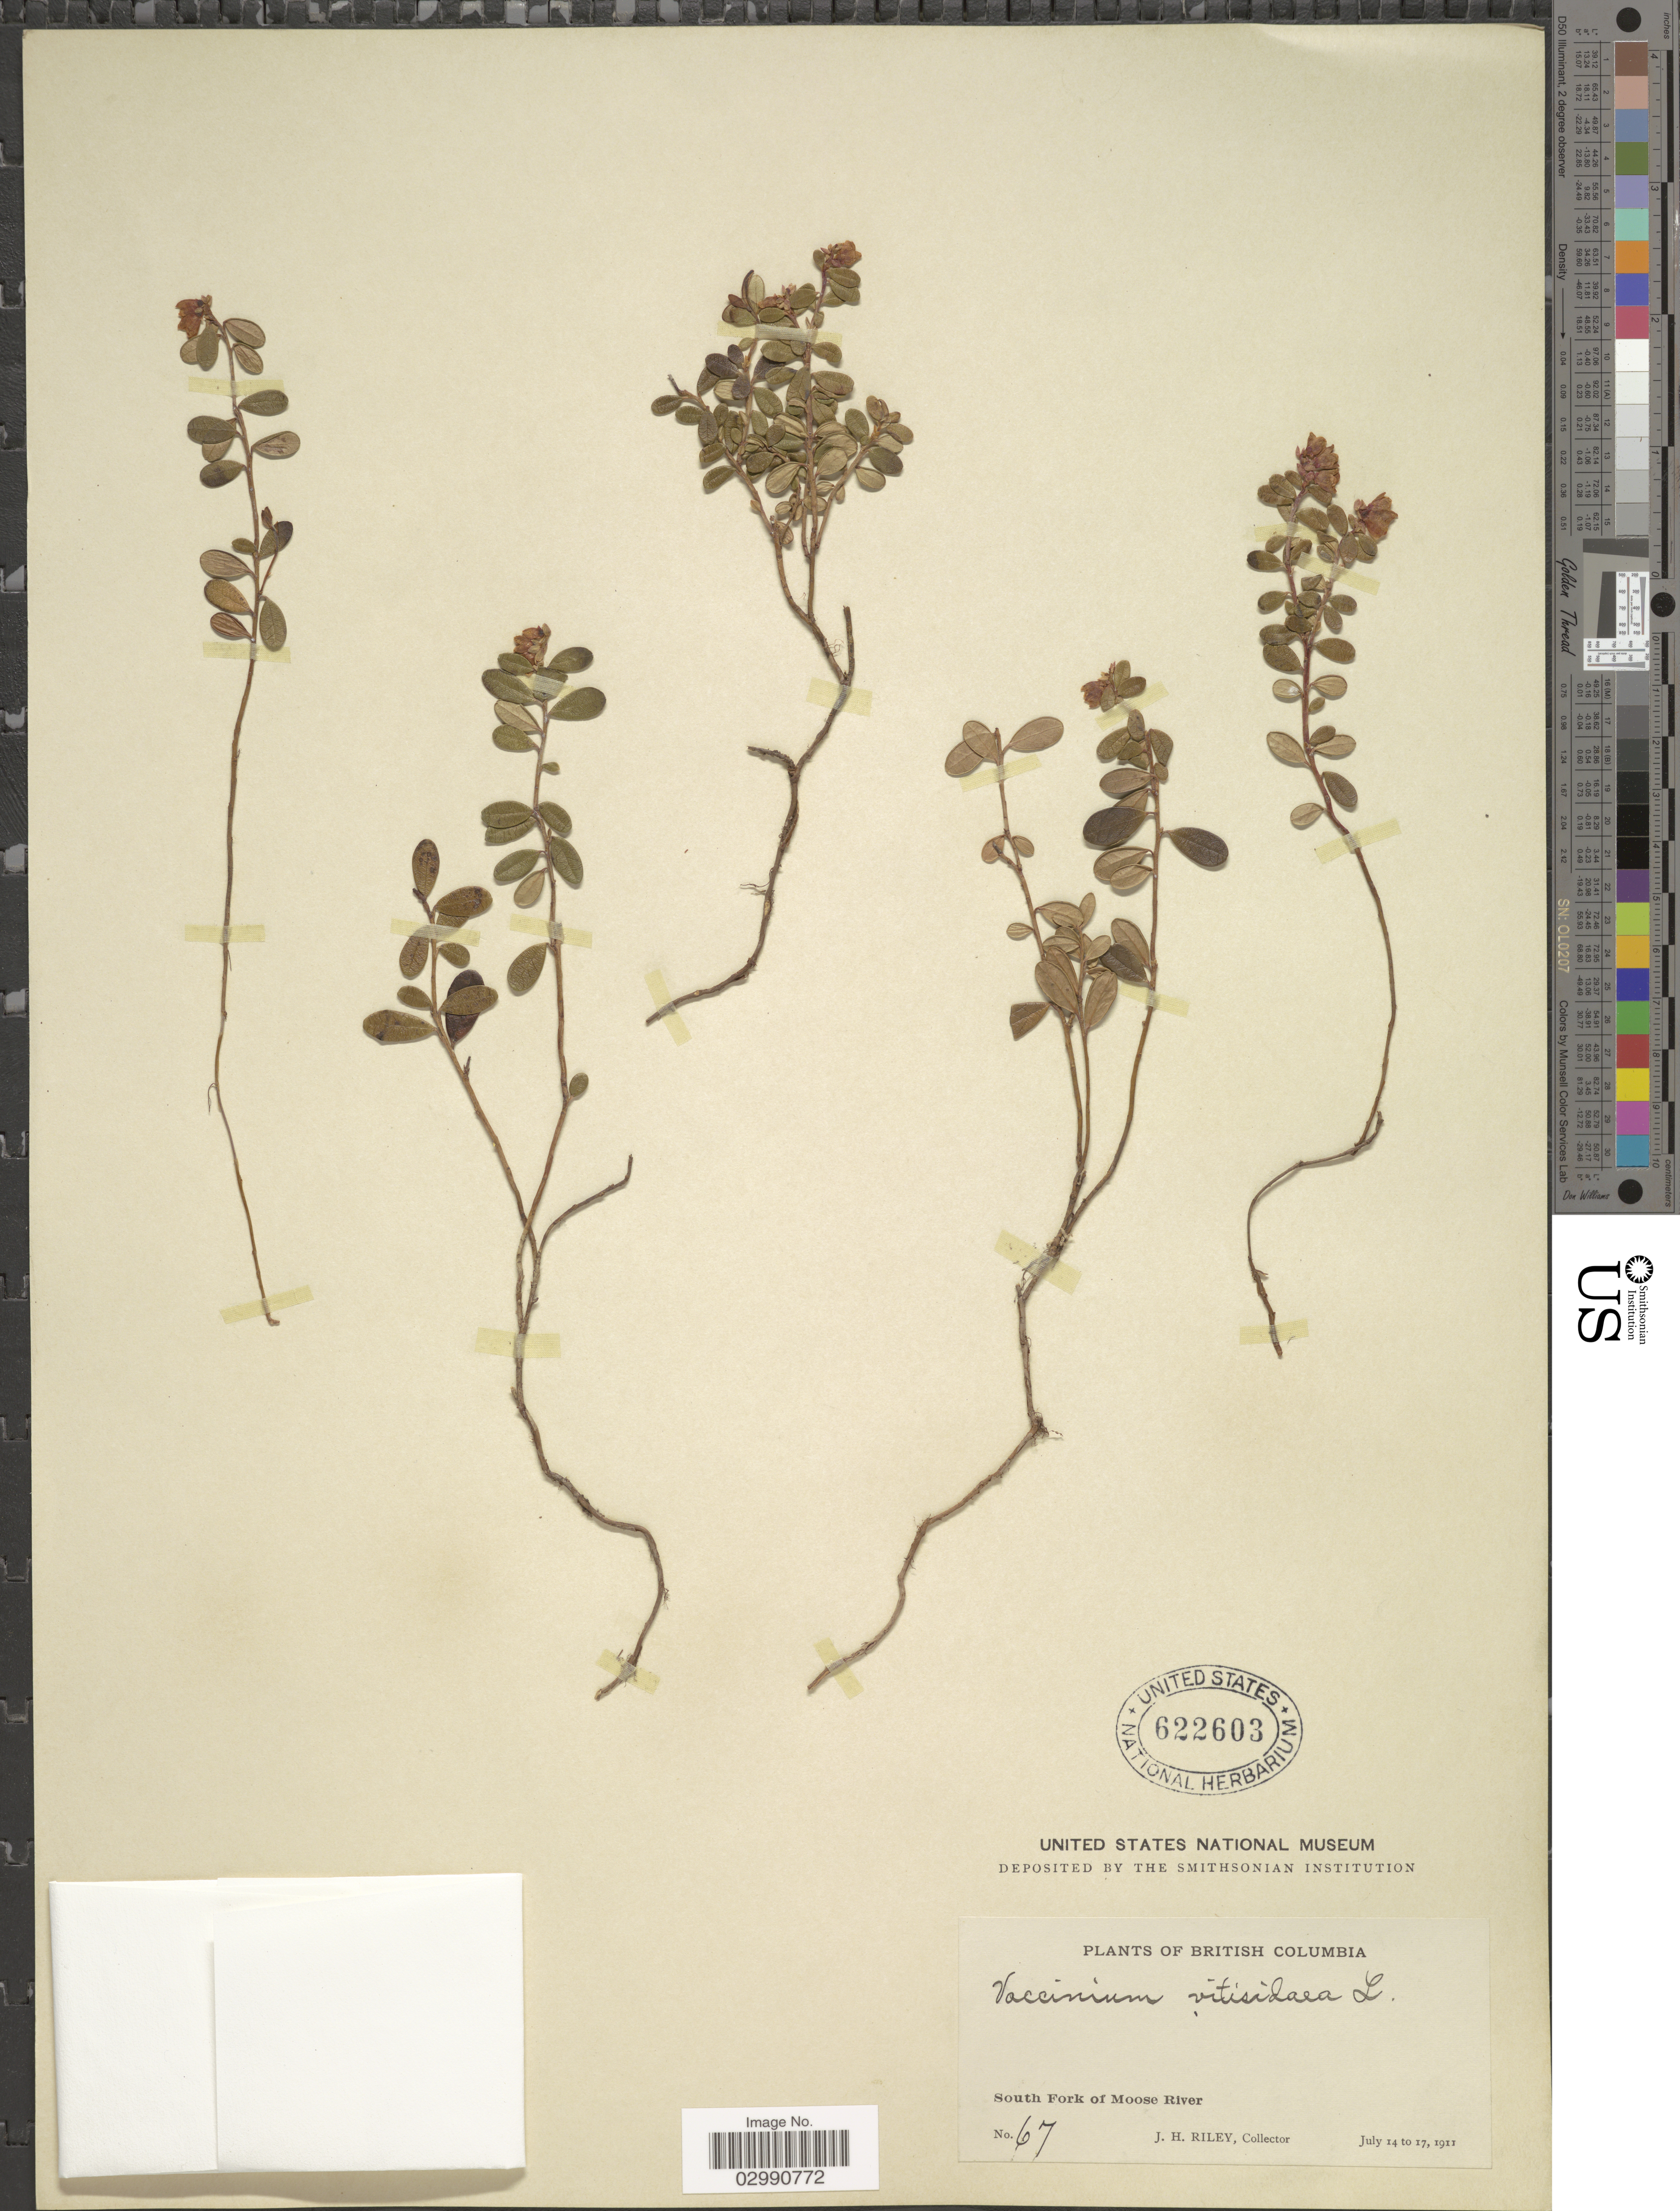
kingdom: Plantae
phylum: Tracheophyta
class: Magnoliopsida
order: Ericales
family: Ericaceae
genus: Vaccinium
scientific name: Vaccinium vitis-idaea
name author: L.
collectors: J. H. Riley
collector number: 67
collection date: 1911-07-14/1911-07-17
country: Canada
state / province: British Columbia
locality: South Fork of Moose River.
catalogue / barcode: US 622603